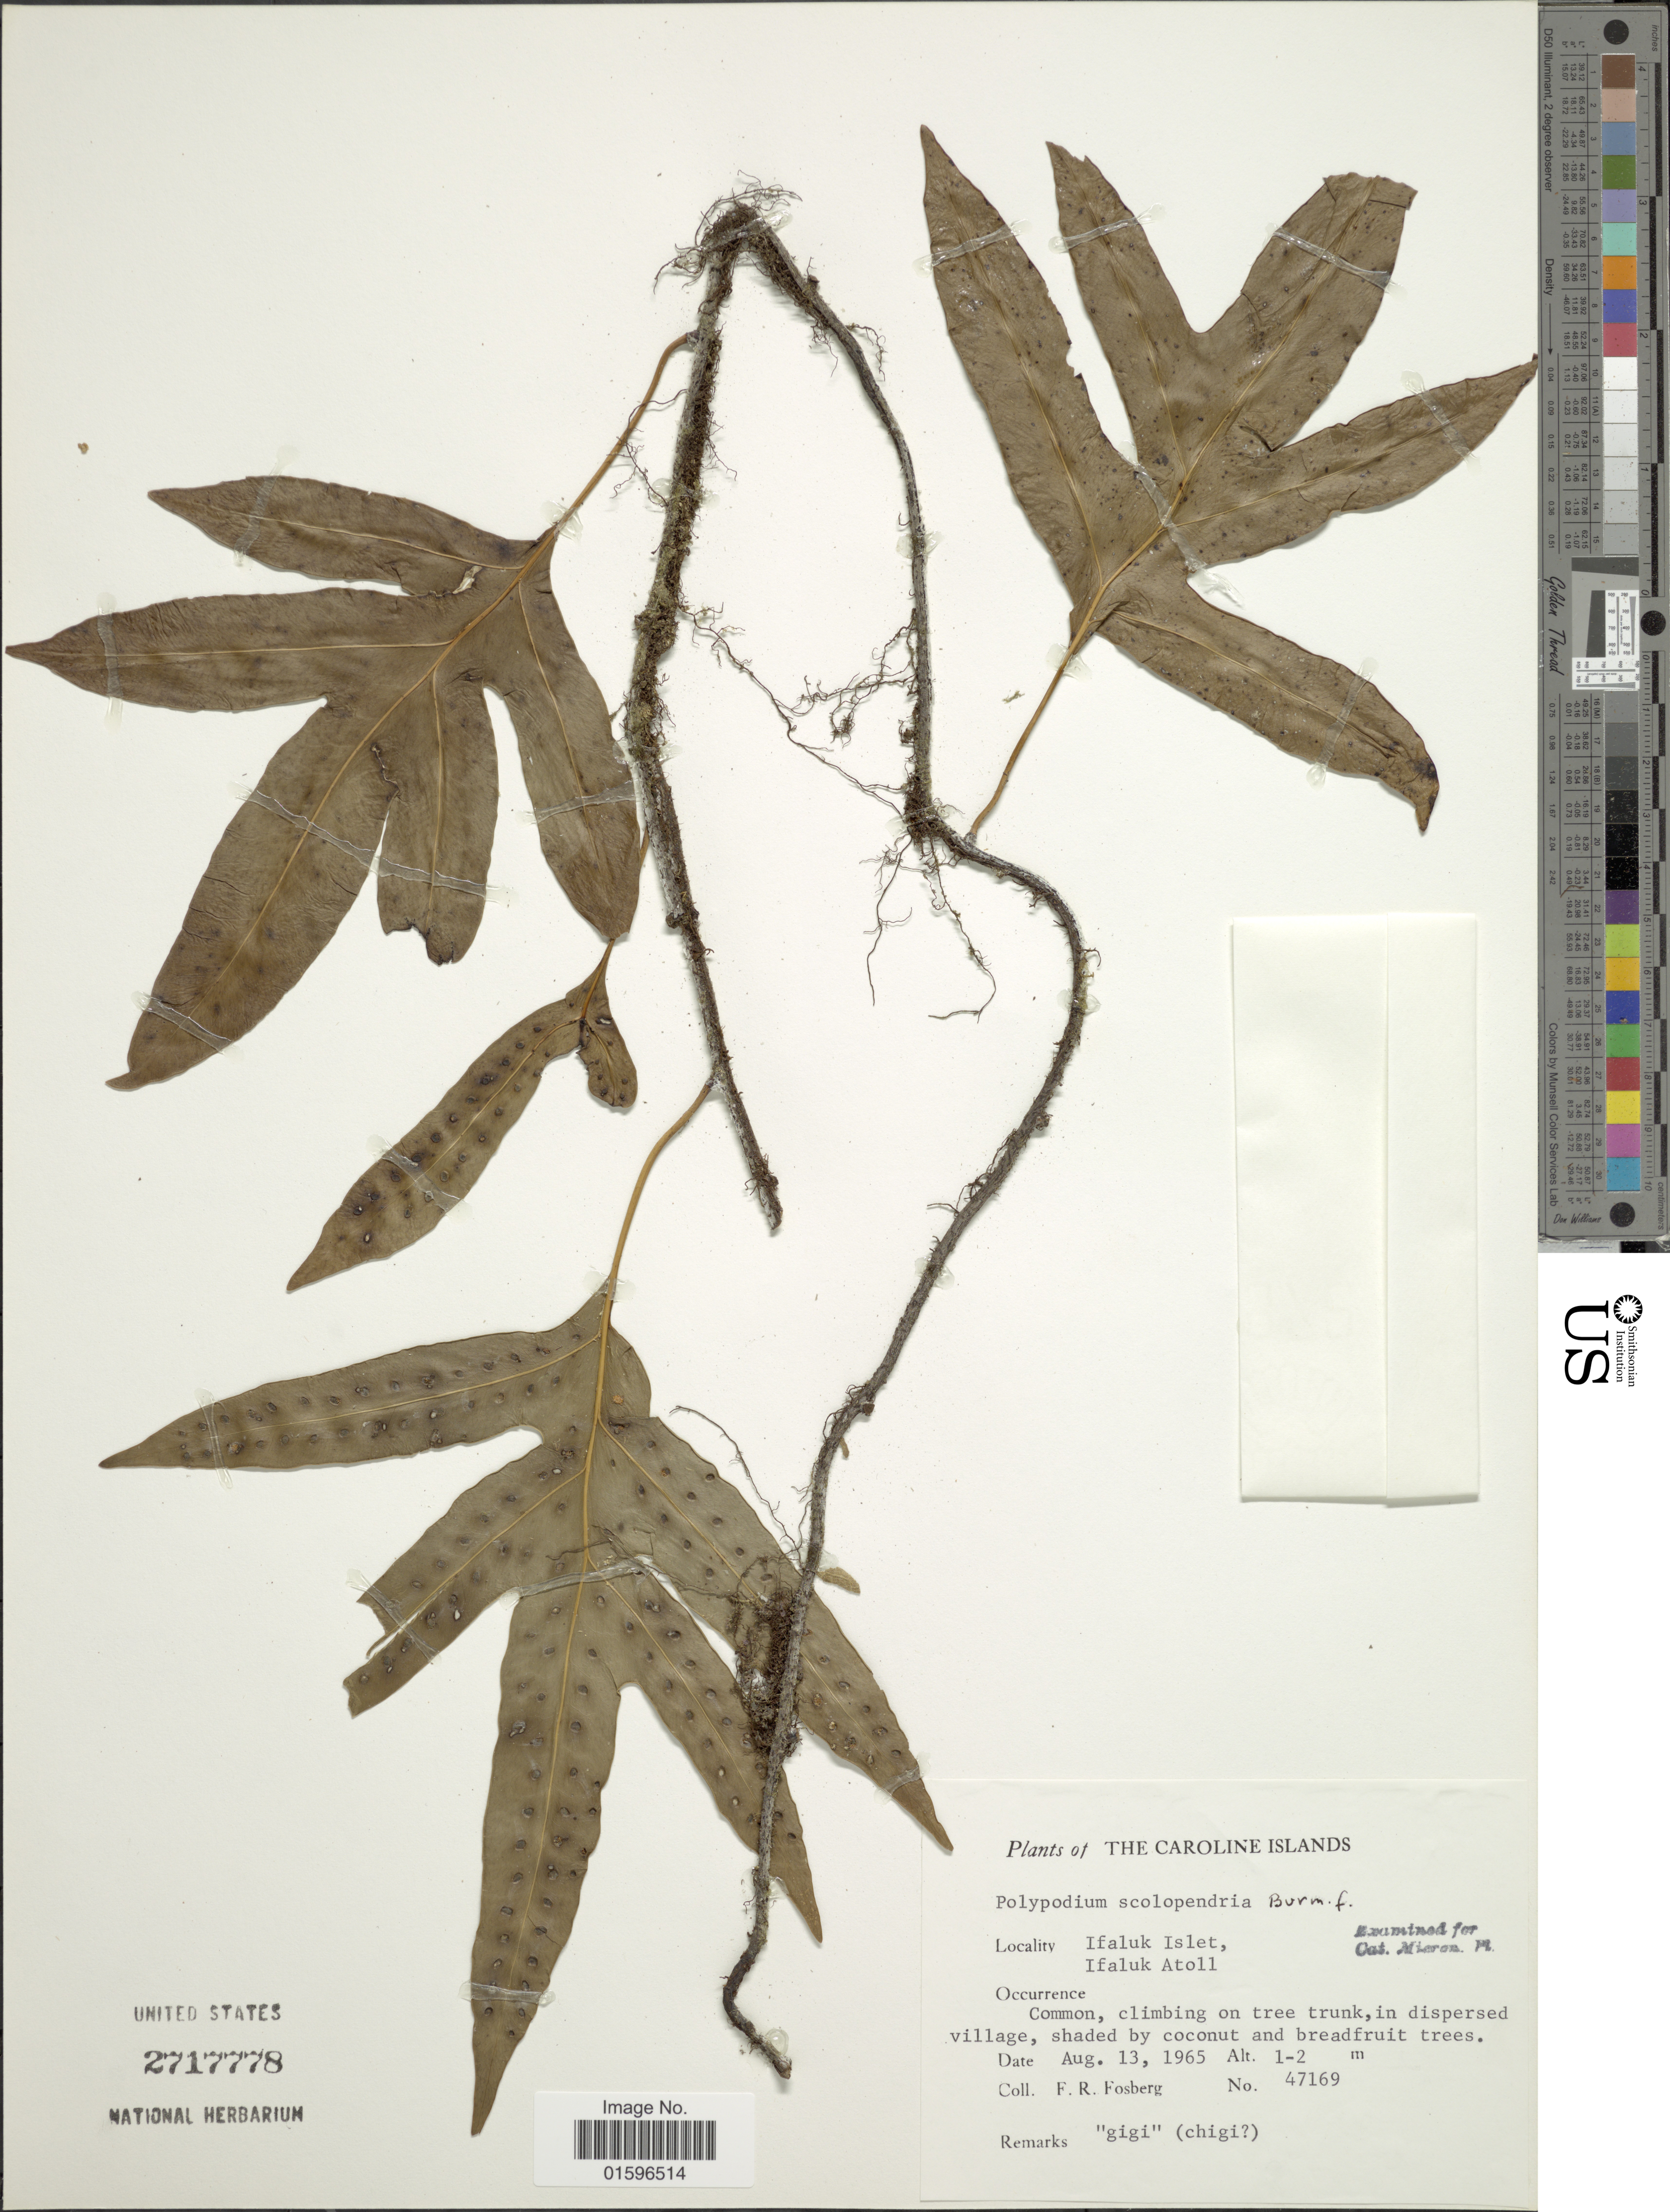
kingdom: Plantae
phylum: Tracheophyta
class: Polypodiopsida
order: Polypodiales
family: Polypodiaceae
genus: Polypodium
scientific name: Polypodium scolopendria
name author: Burm. f.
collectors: F. R. Fosberg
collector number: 47169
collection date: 1965-08-13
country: Micronesia, Federated States of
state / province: Yap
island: Ifalik [Ifaluk] Atoll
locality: Carolines Islands, Ifaluk Islet, Ifaluk Atoll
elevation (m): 1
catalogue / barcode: US 2717778